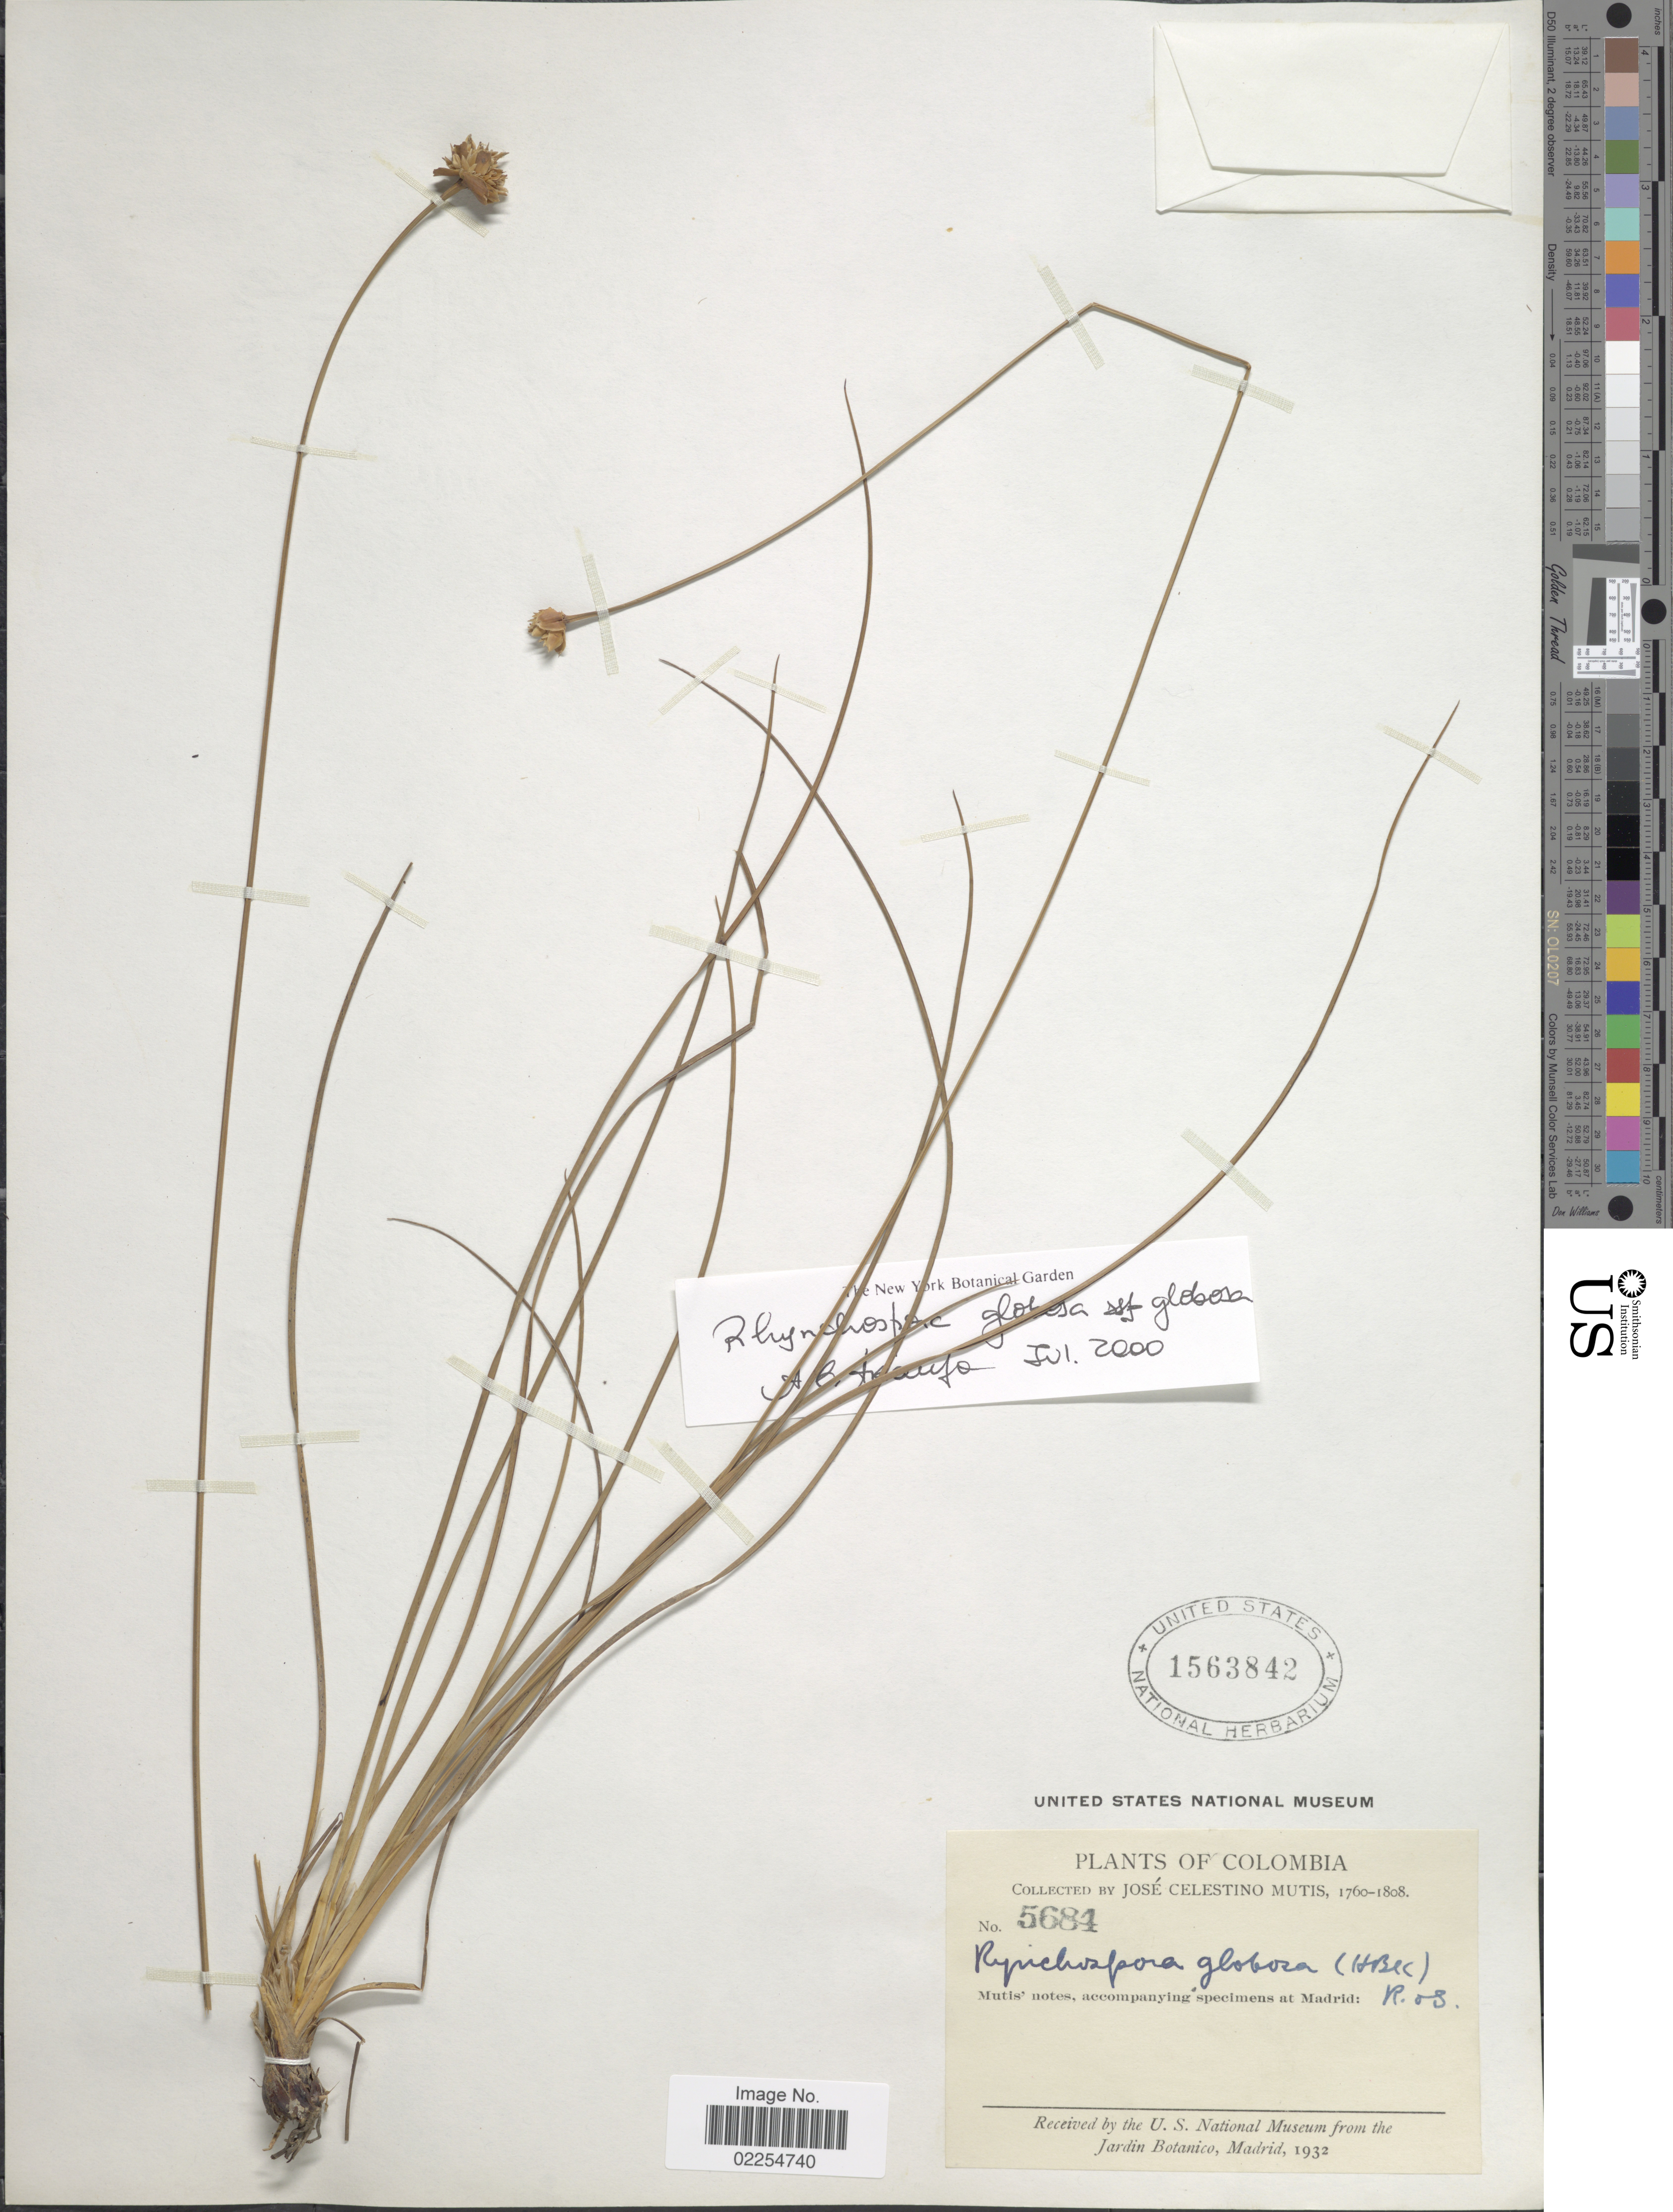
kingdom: Plantae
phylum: Tracheophyta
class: Liliopsida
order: Poales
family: Cyperaceae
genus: Rhynchospora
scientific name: Rhynchospora globosa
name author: (Kunth) Roem. & Schult.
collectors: J. C. B. Mutis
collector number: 5684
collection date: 1760/1808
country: Colombia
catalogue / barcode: US 1563842